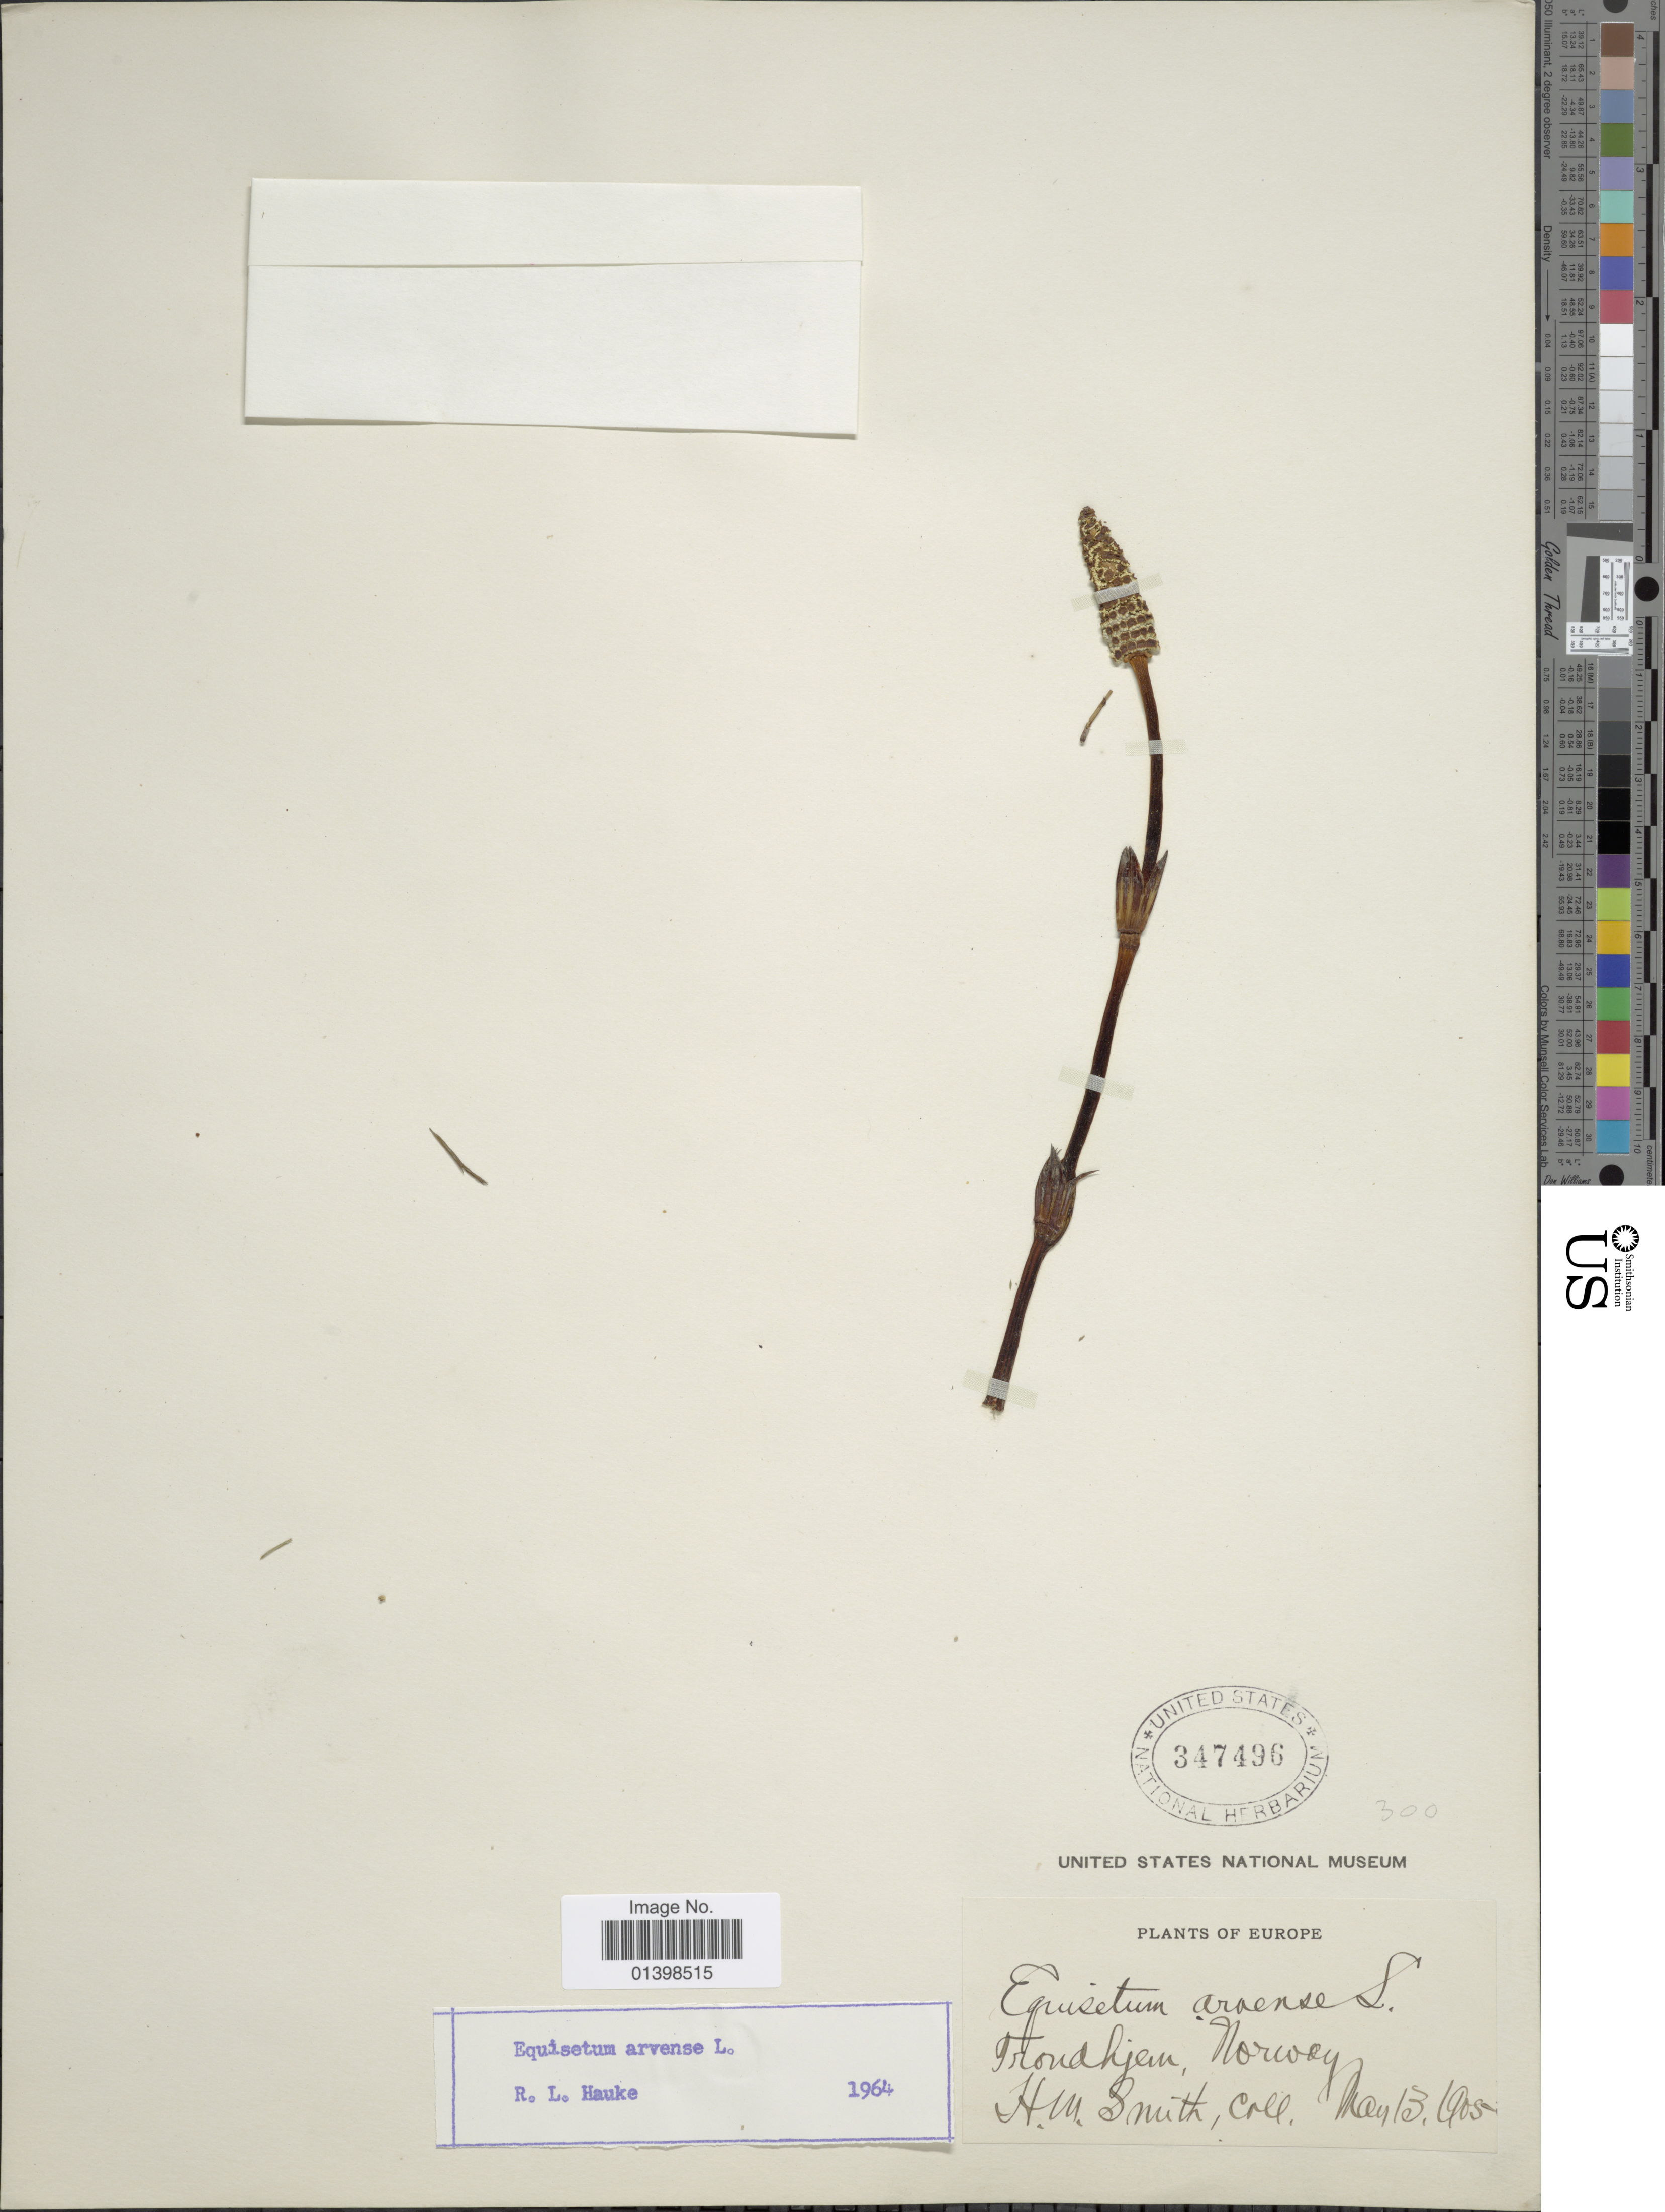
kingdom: Plantae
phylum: Tracheophyta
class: Polypodiopsida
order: Equisetales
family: Equisetaceae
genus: Equisetum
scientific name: Equisetum arvense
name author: L.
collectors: H. M. Smith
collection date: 1905-05-13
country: Norway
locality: Trondhjem.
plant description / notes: No precise locality correction needed.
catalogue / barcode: US 347496